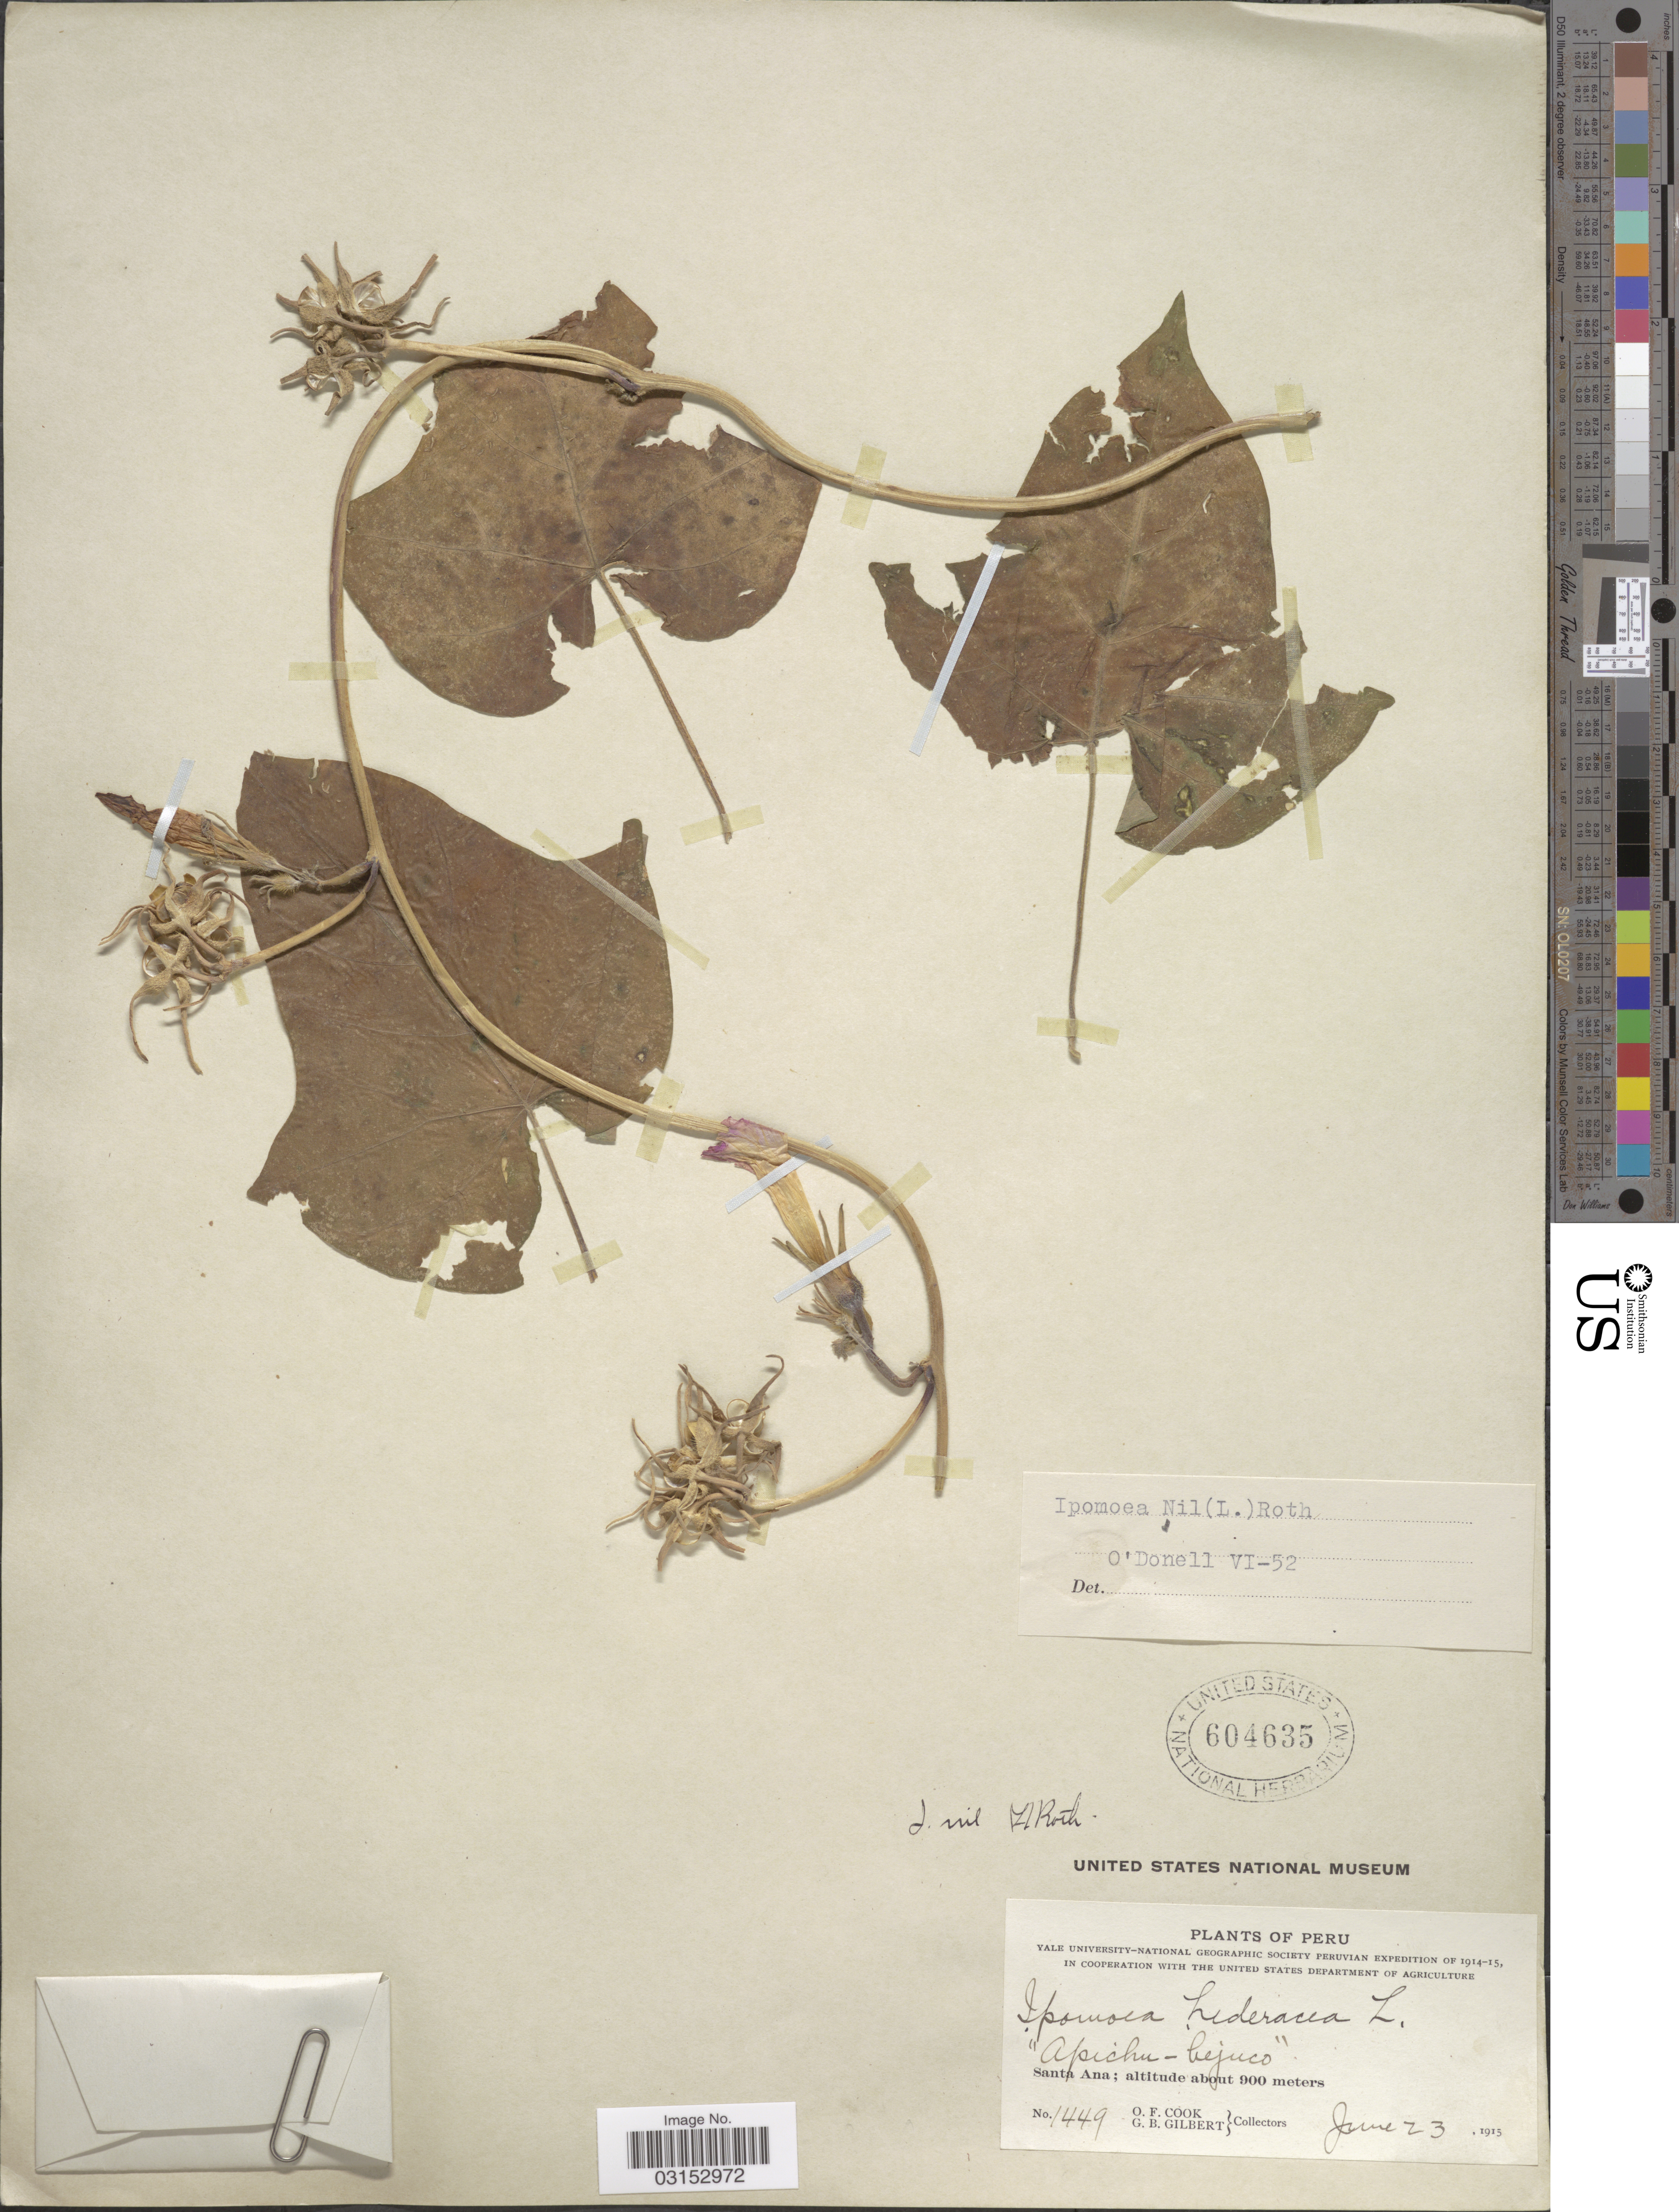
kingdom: Plantae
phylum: Tracheophyta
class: Magnoliopsida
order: Solanales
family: Convolvulaceae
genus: Ipomoea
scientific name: Ipomoea nil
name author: (L.) Roth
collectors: O. F. Cook & G. B. Gilbert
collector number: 1449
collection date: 1915-06-23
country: Peru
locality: Santa Ana.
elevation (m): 900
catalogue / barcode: US 604635